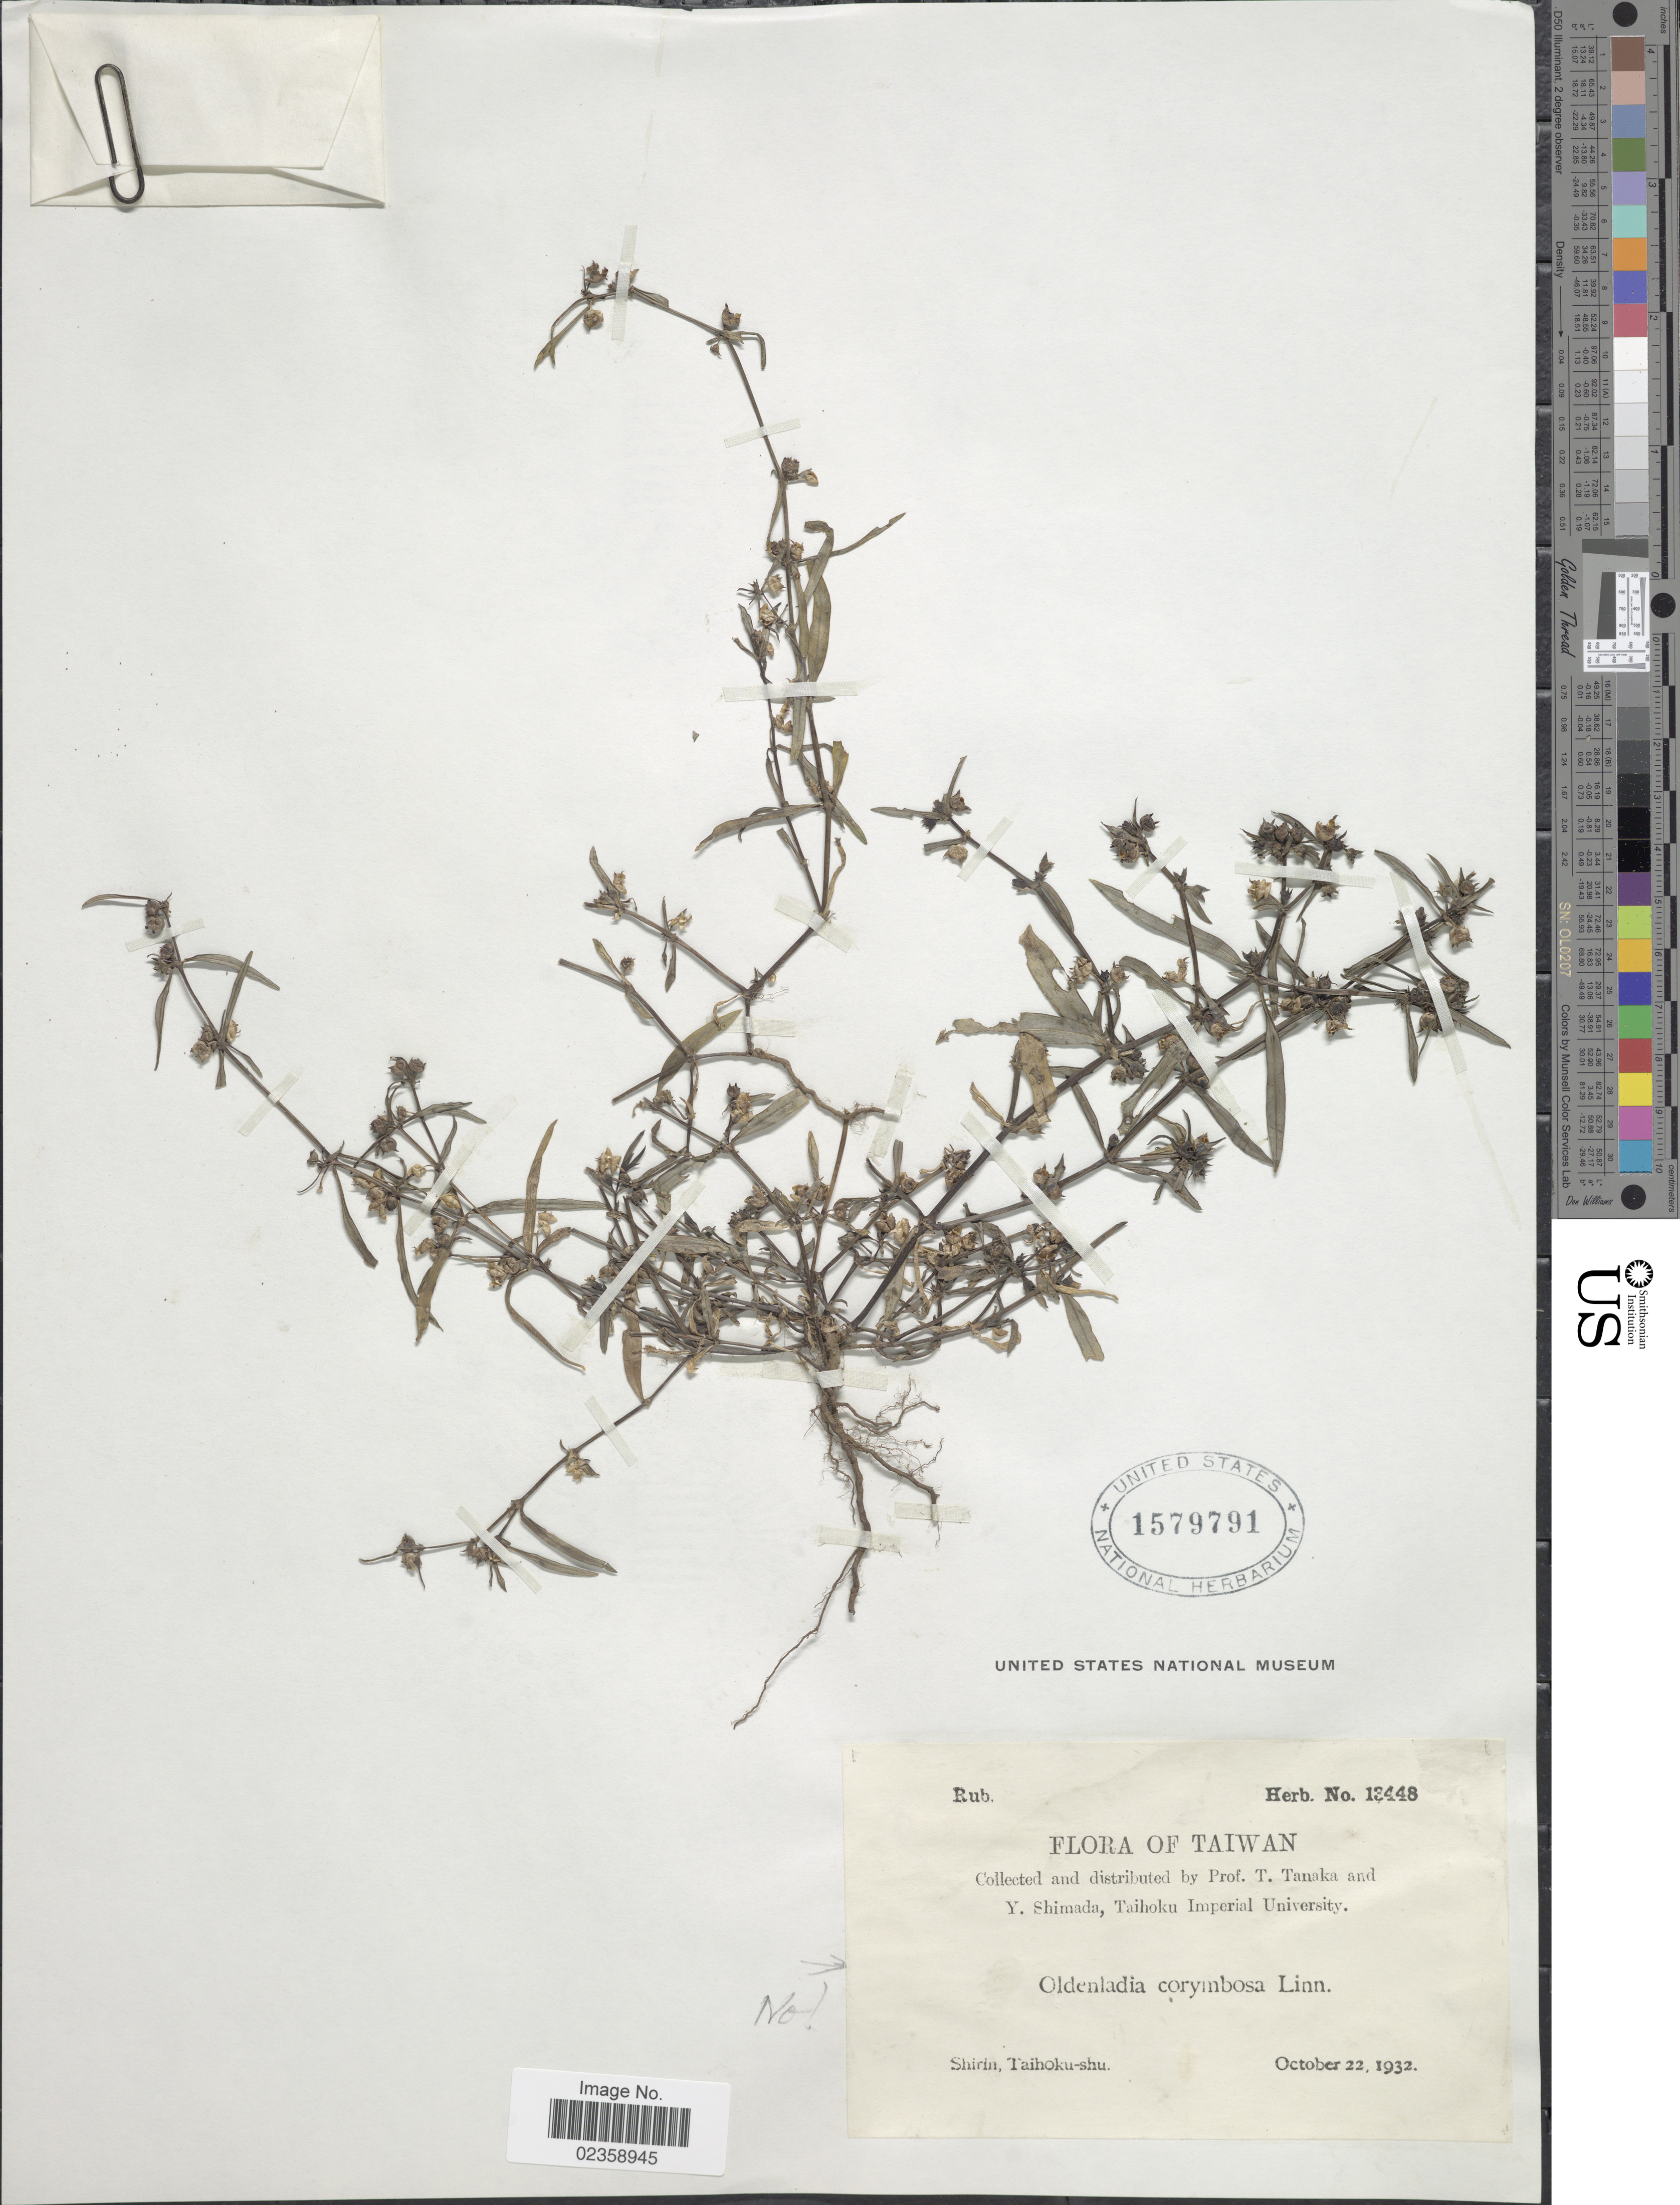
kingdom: Plantae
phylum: Tracheophyta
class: Magnoliopsida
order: Gentianales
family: Rubiaceae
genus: Oldenlandia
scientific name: Oldenlandia sp.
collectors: T. Tanaka & Y. Shimada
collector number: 13448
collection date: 1932-10-22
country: Taiwan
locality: Shirin, Taihoku-shu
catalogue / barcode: US 1579791